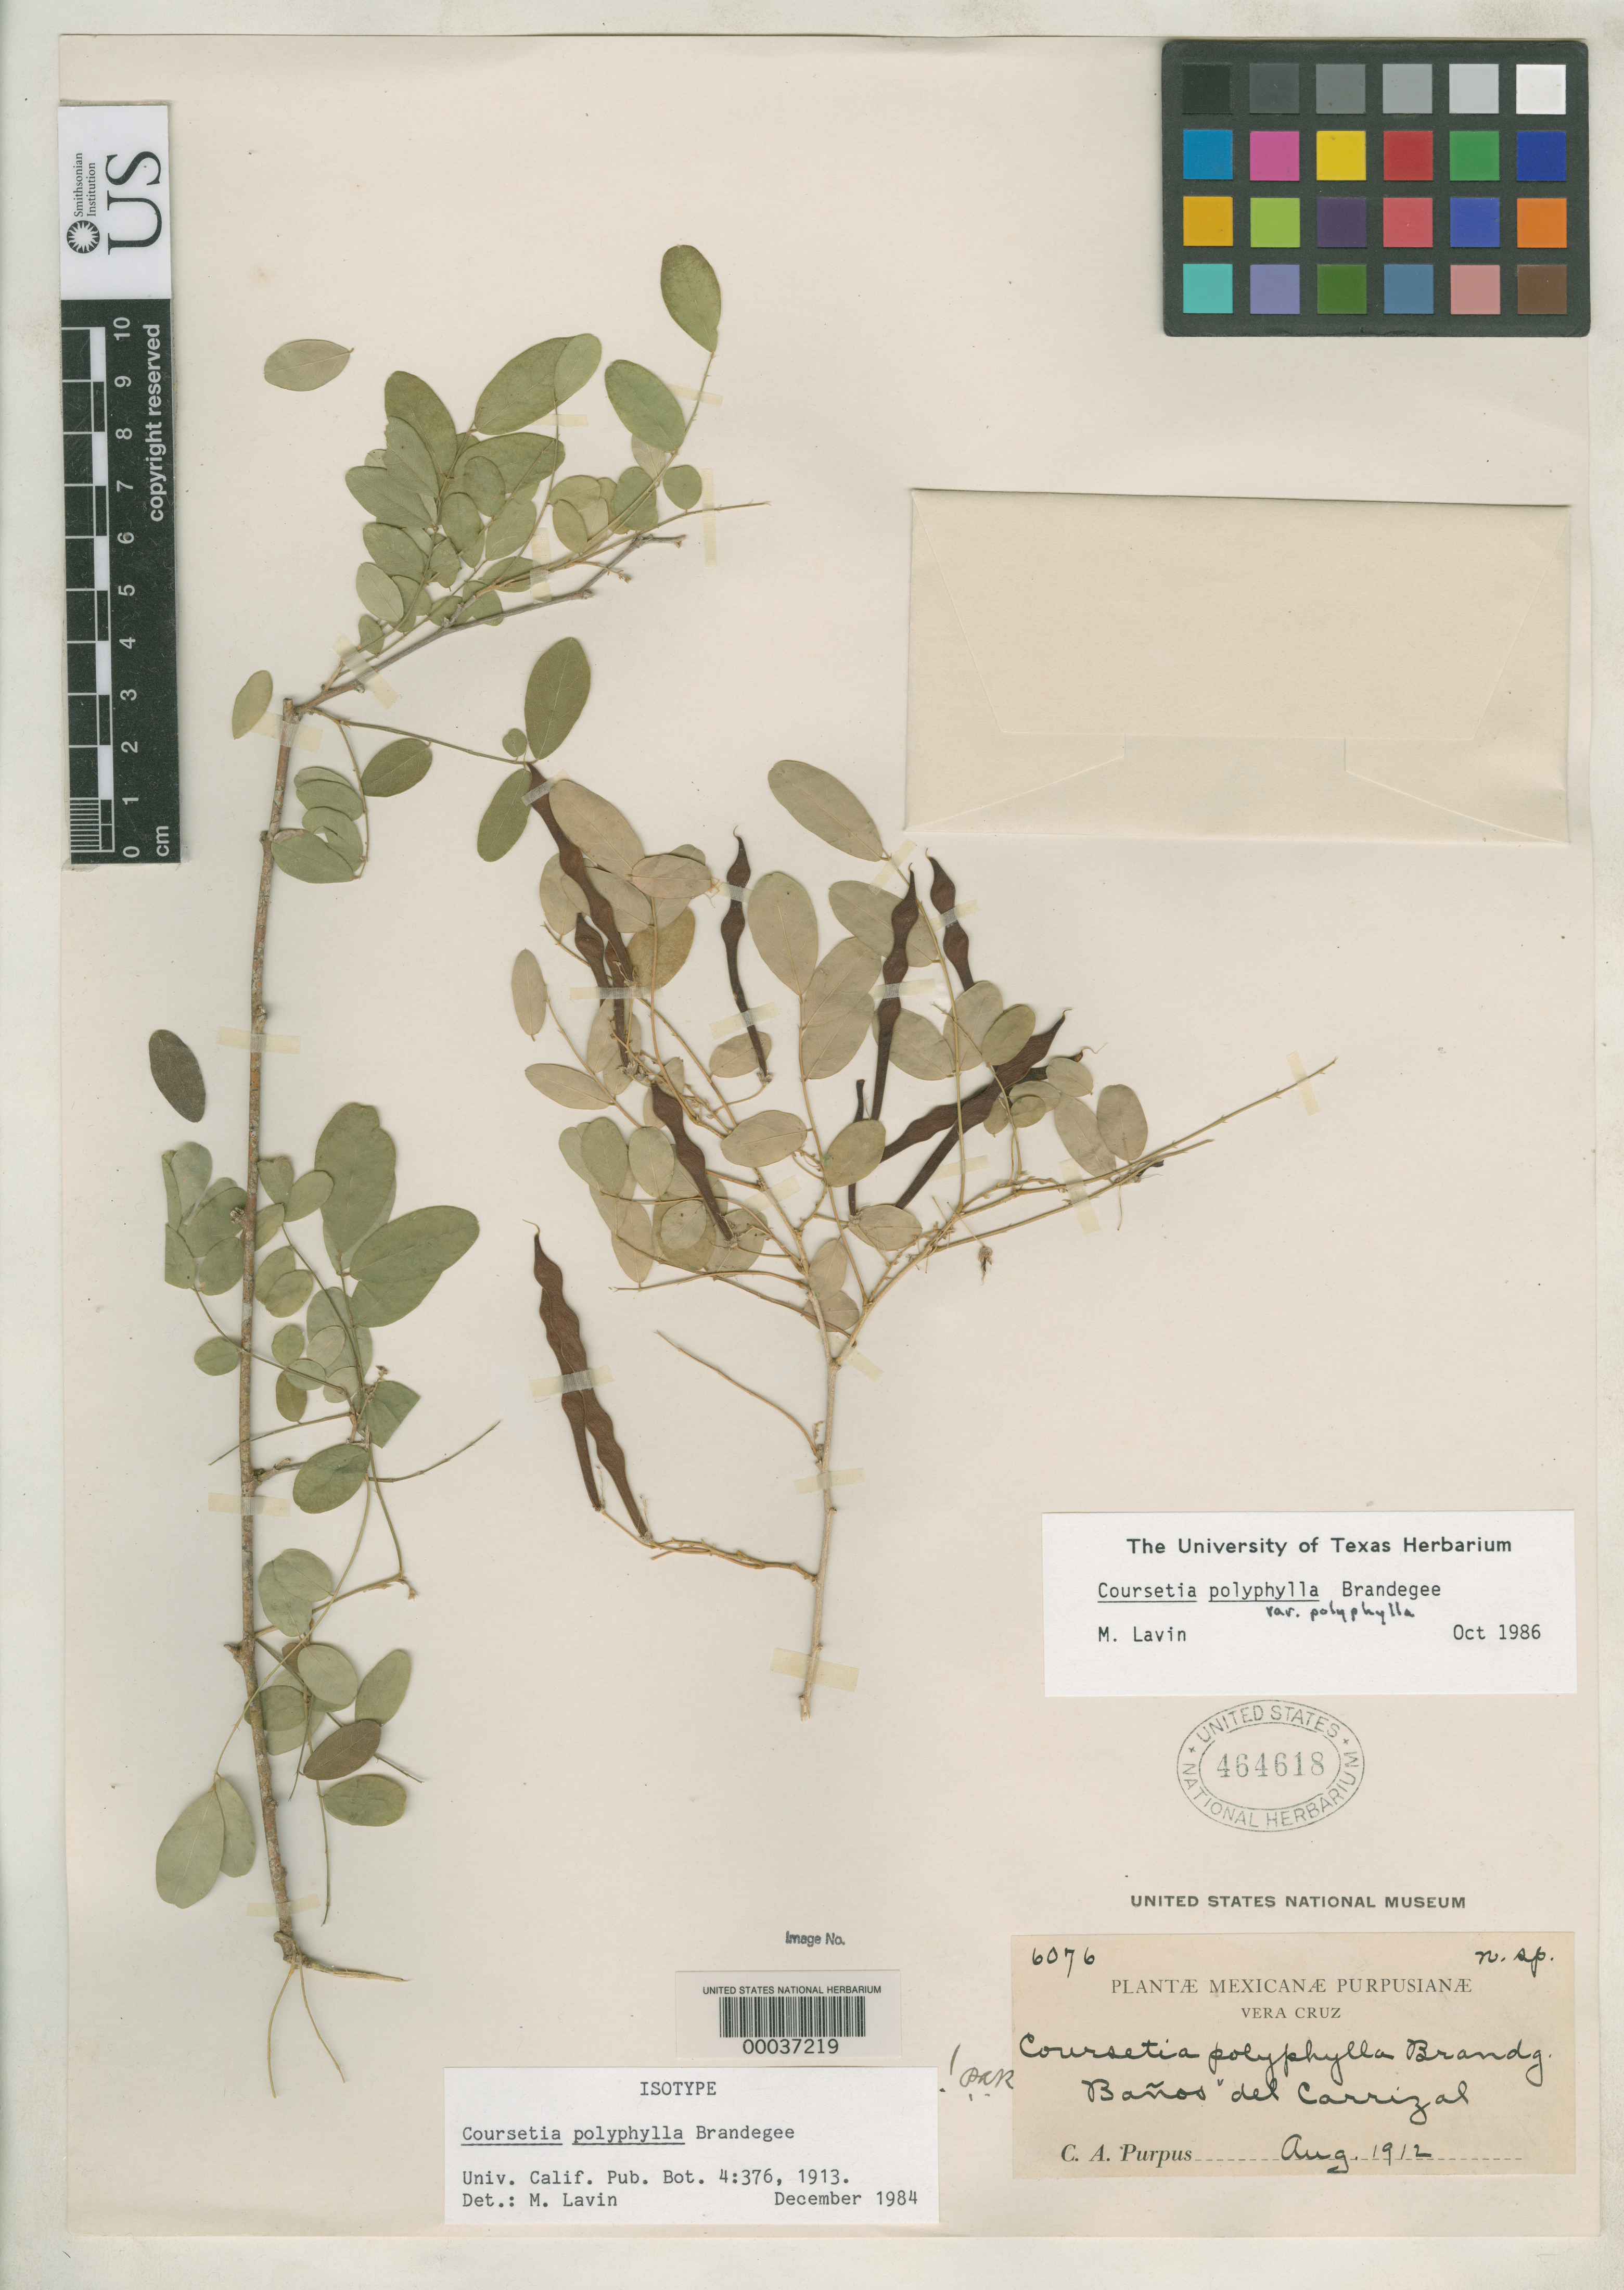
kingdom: Plantae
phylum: Tracheophyta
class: Magnoliopsida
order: Fabales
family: Fabaceae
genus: Coursetia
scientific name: Coursetia polyphylla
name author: Brandegee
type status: Isotype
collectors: C. A. Purpus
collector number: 6076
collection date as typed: Aug 1912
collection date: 1912-08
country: Mexico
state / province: Veracruz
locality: Banos del Carrizal.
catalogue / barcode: US 464618